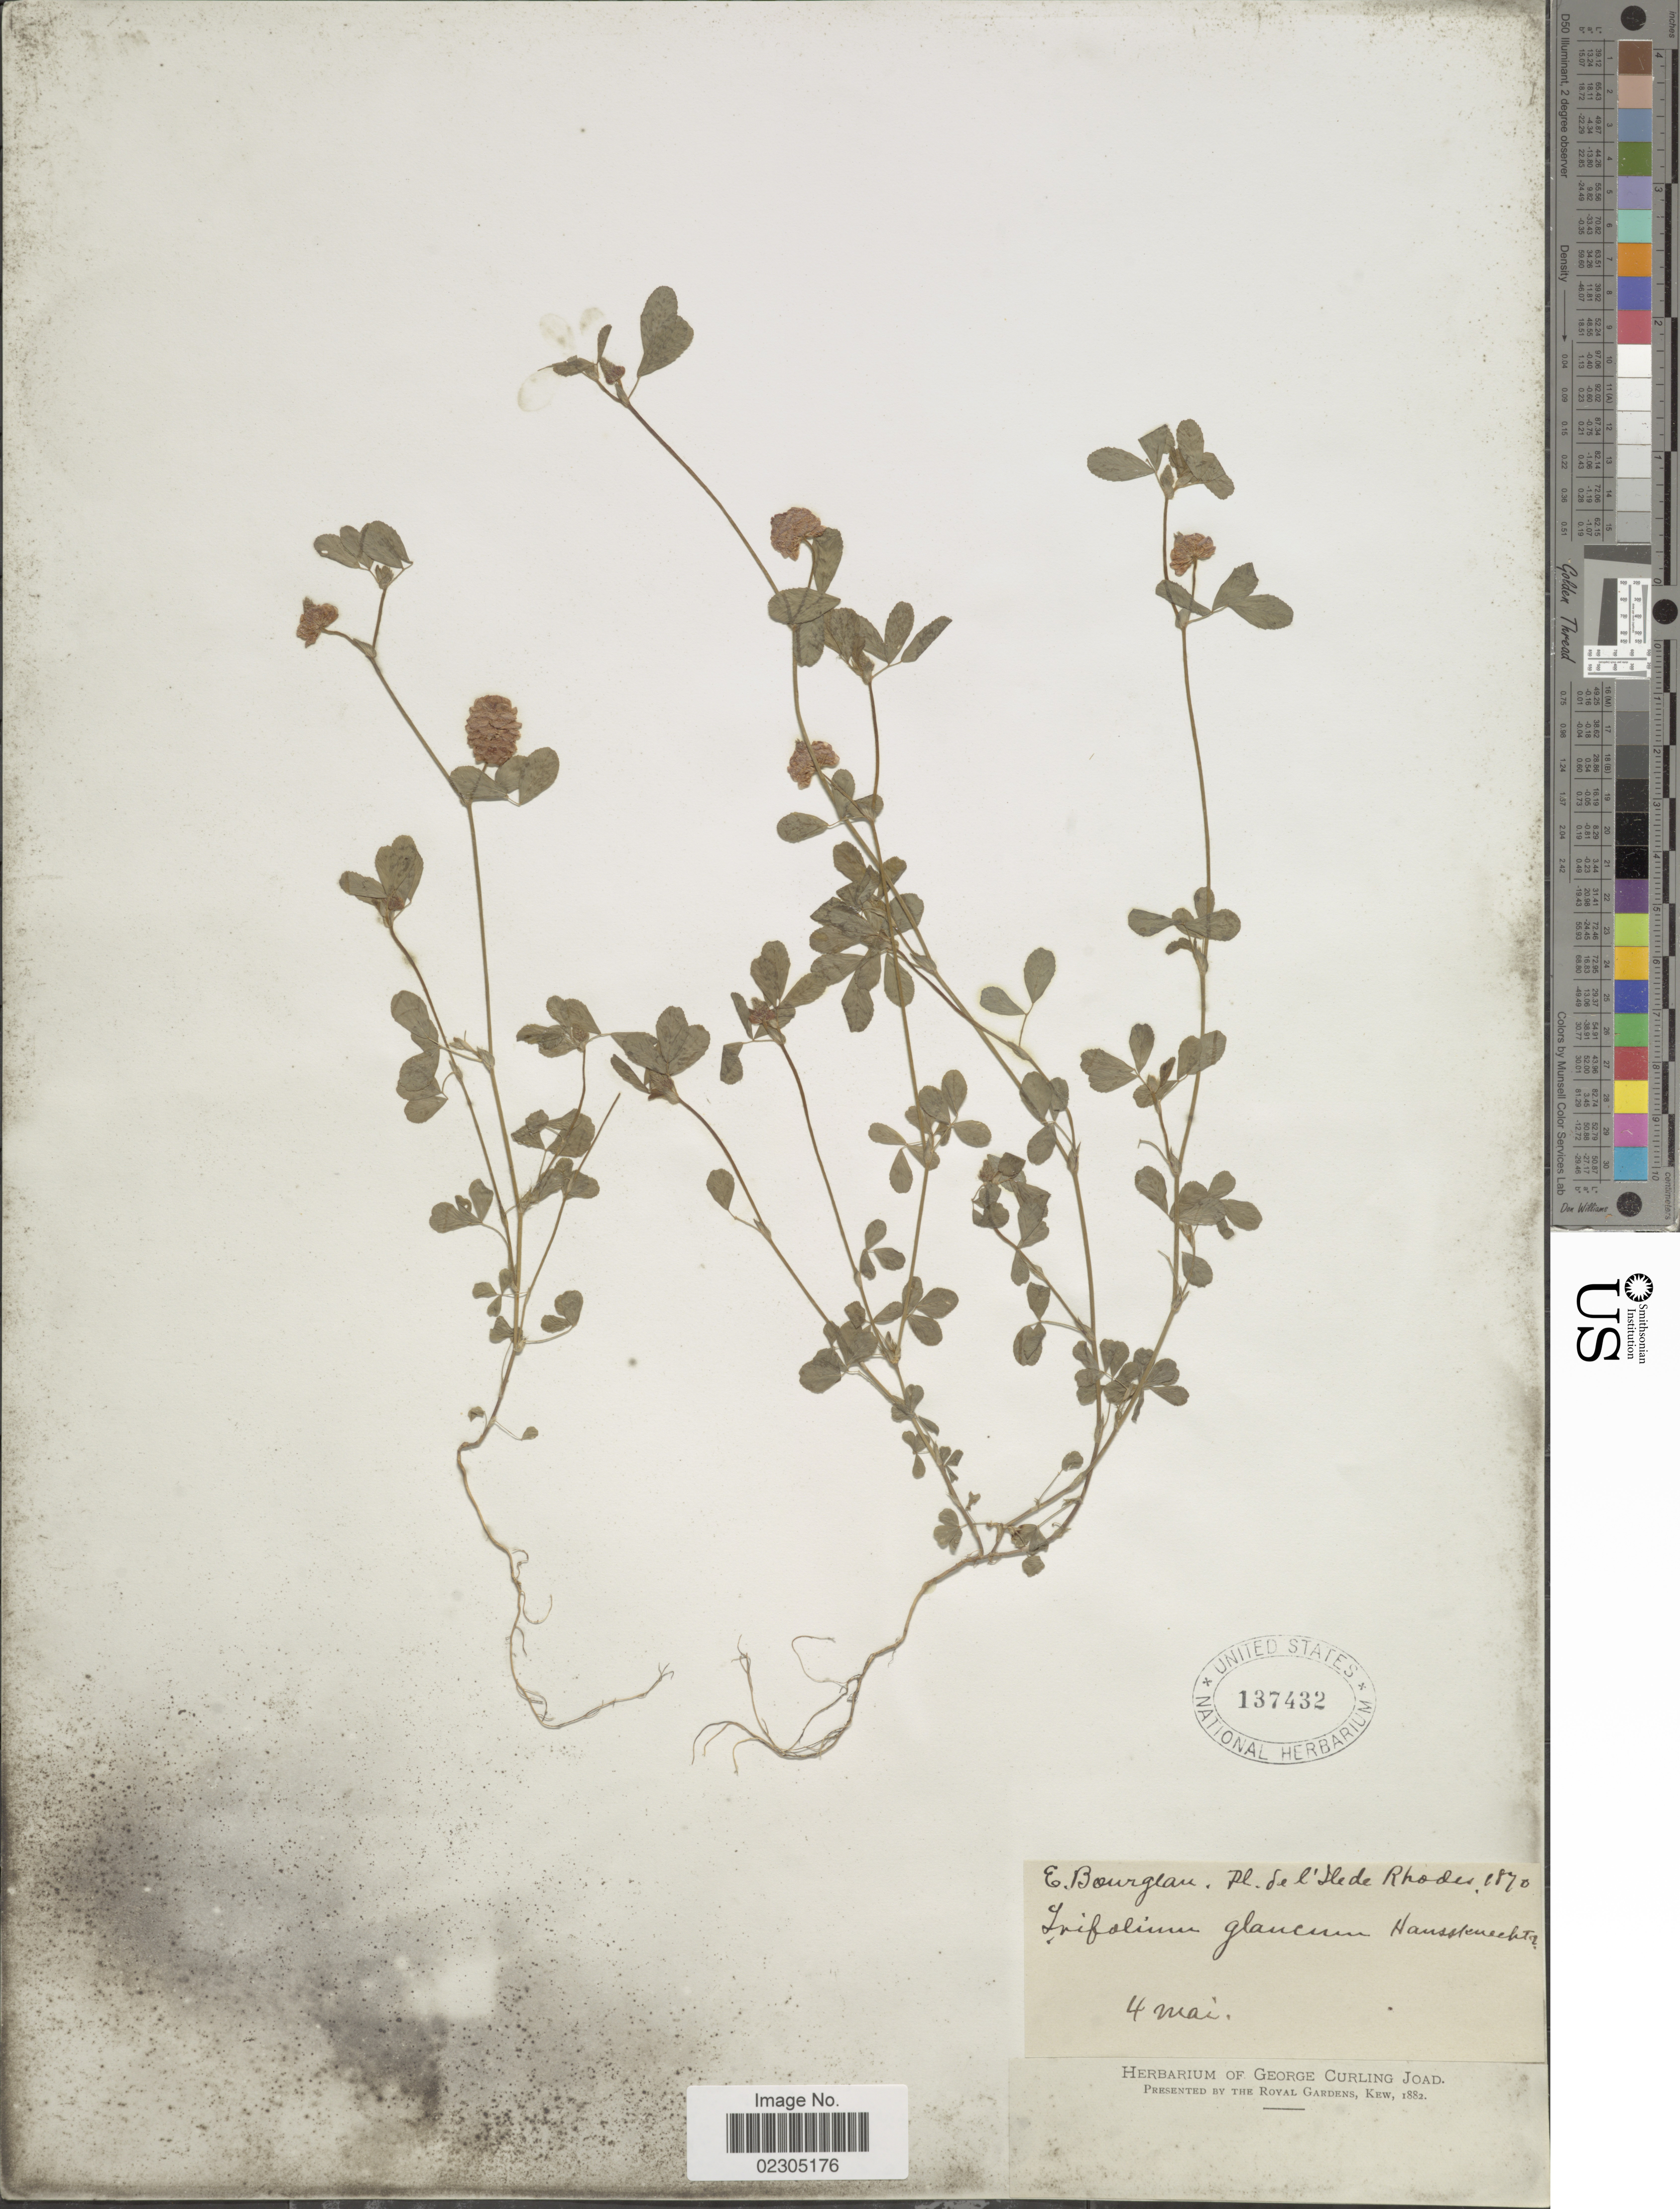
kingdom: Plantae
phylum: Tracheophyta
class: Magnoliopsida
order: Fabales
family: Fabaceae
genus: Trifolium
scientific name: Trifolium glaucum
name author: Hausskn. ex Nyman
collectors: E. Bourgeau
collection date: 1870-05-04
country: Greece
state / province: South Aegean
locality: L'Isle de Rhodes.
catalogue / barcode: US 137432